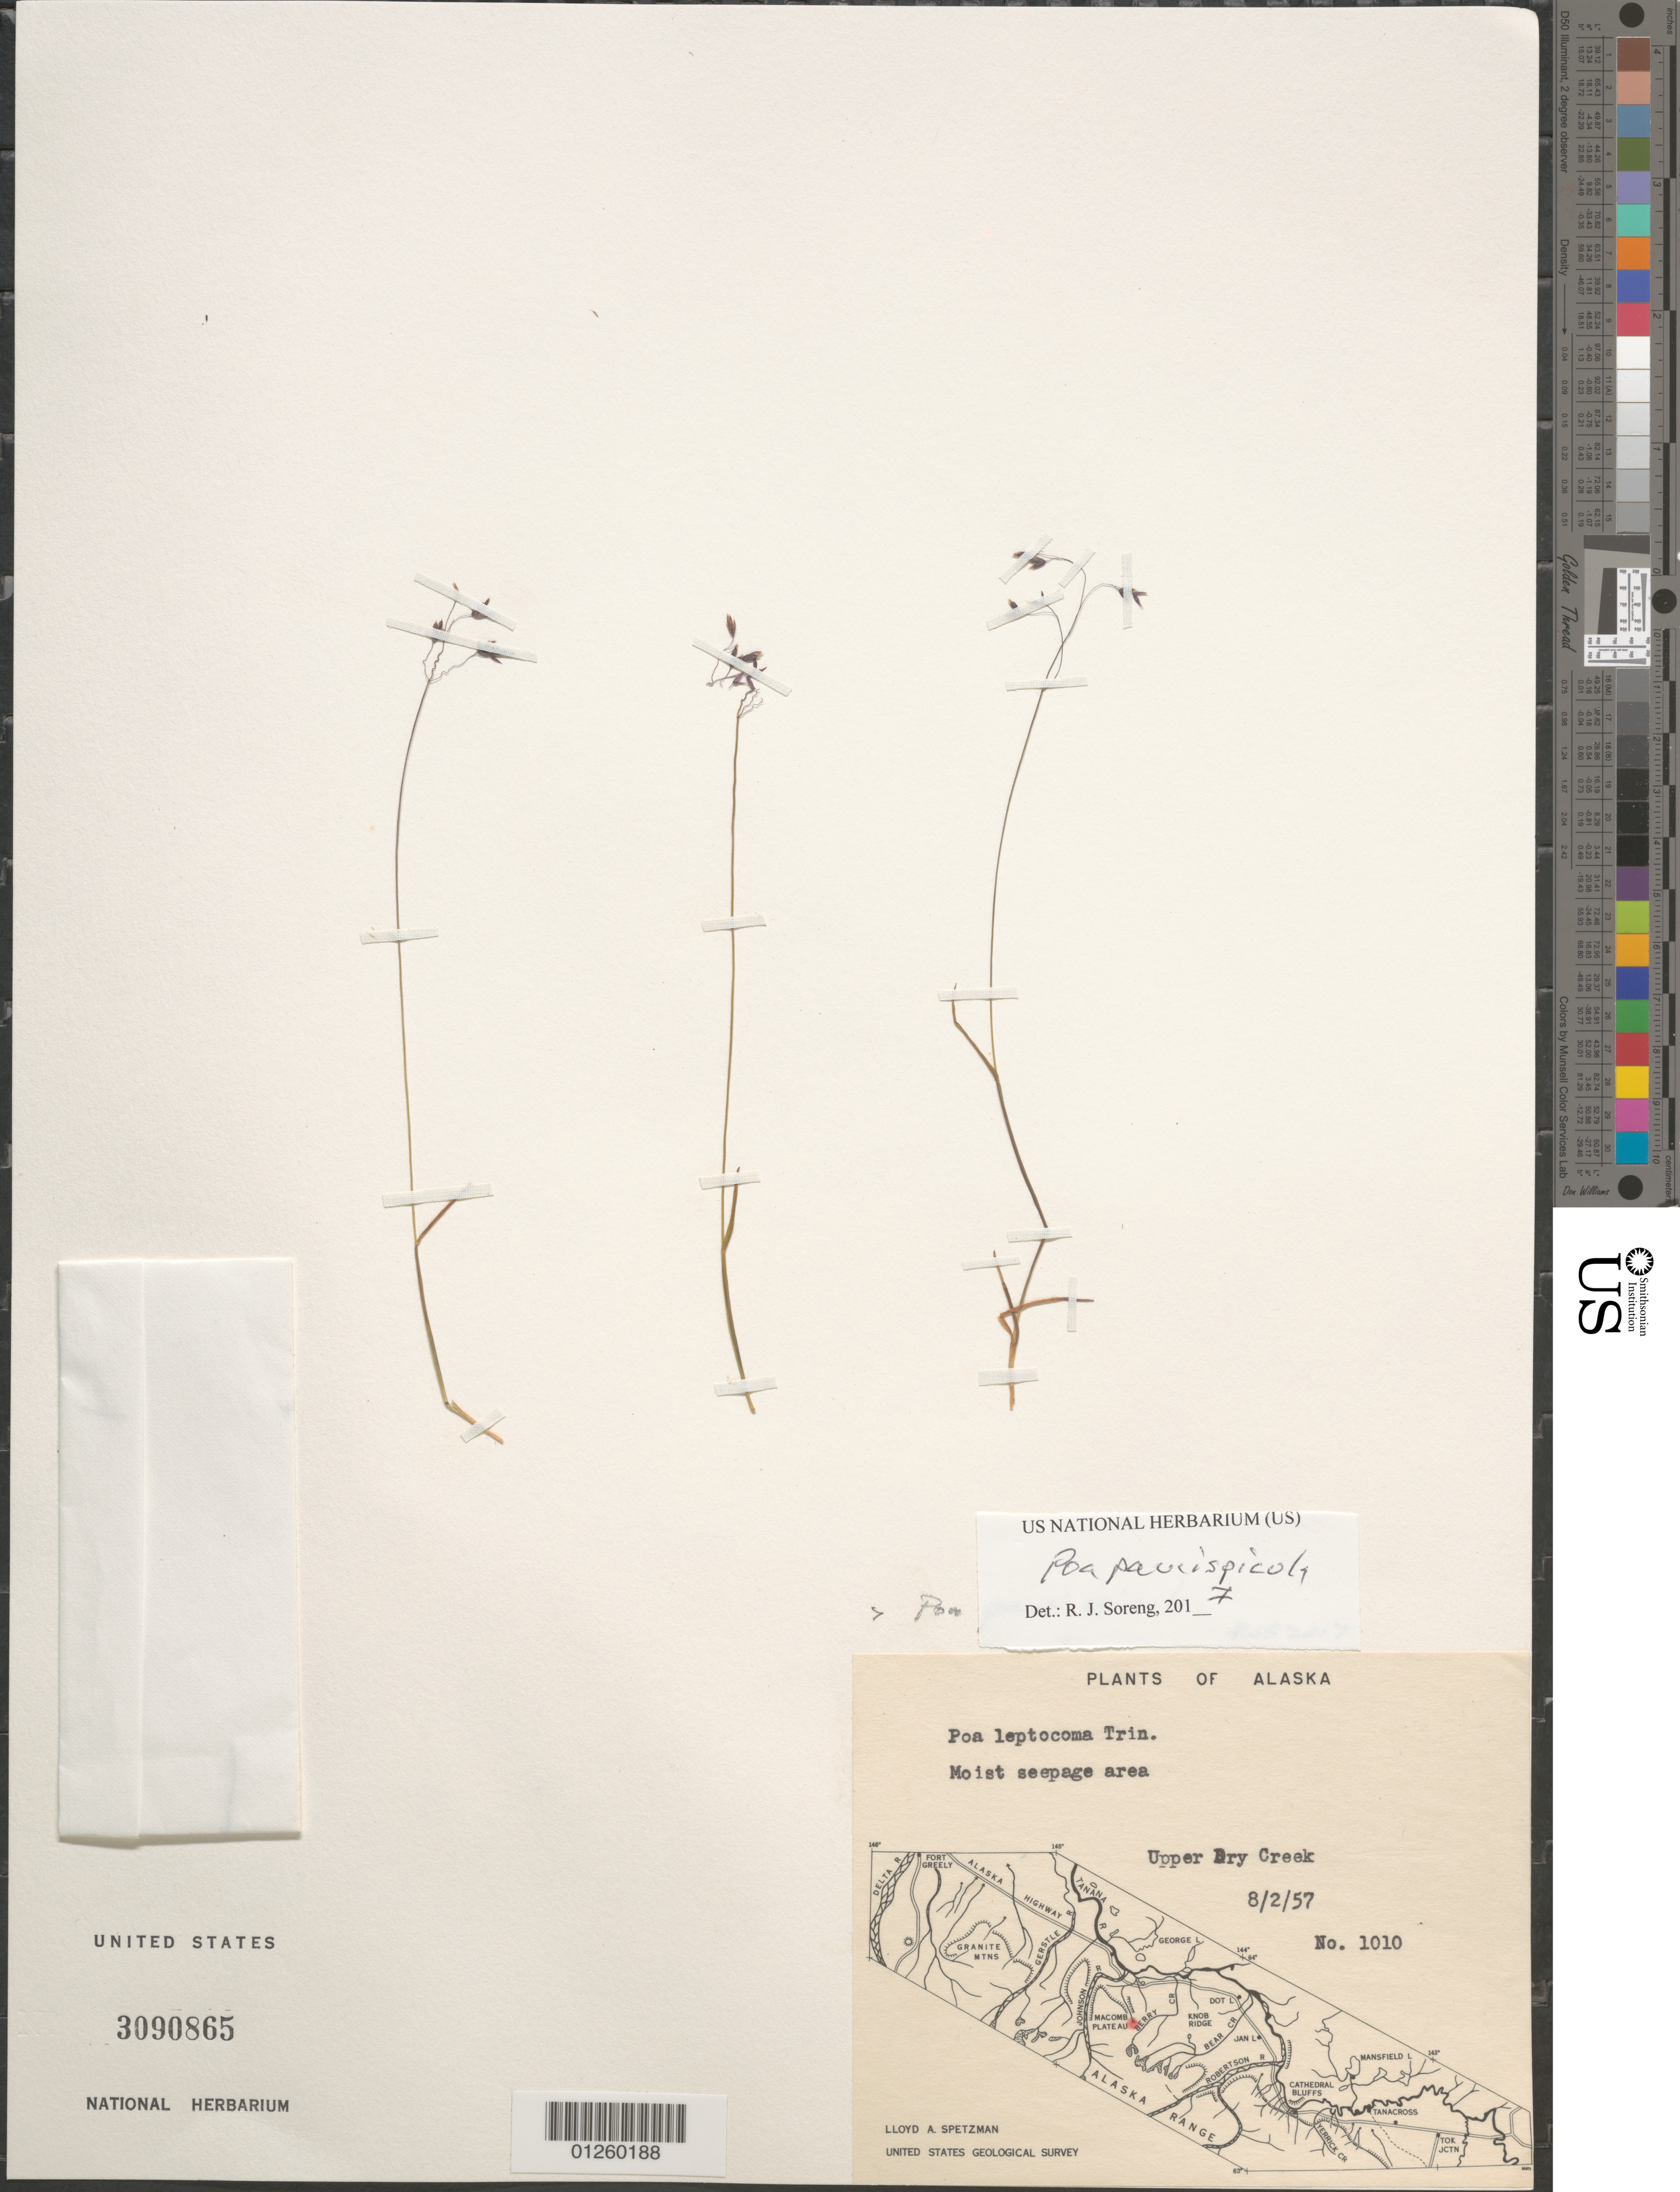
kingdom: Plantae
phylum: Tracheophyta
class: Liliopsida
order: Poales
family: Poaceae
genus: Poa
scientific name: Poa paucispicula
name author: Scribn. & Merr.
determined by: Soreng, Robert J., Research Associate (BOT), Smithsonian Institution - National Museum of Natural History (UNITED STATES)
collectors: L. Spetzman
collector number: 1010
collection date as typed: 8/2/57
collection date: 1957-08-02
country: United States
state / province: Alaska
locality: Upper Dry Creek.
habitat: Moist seepage area.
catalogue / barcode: US 3090865